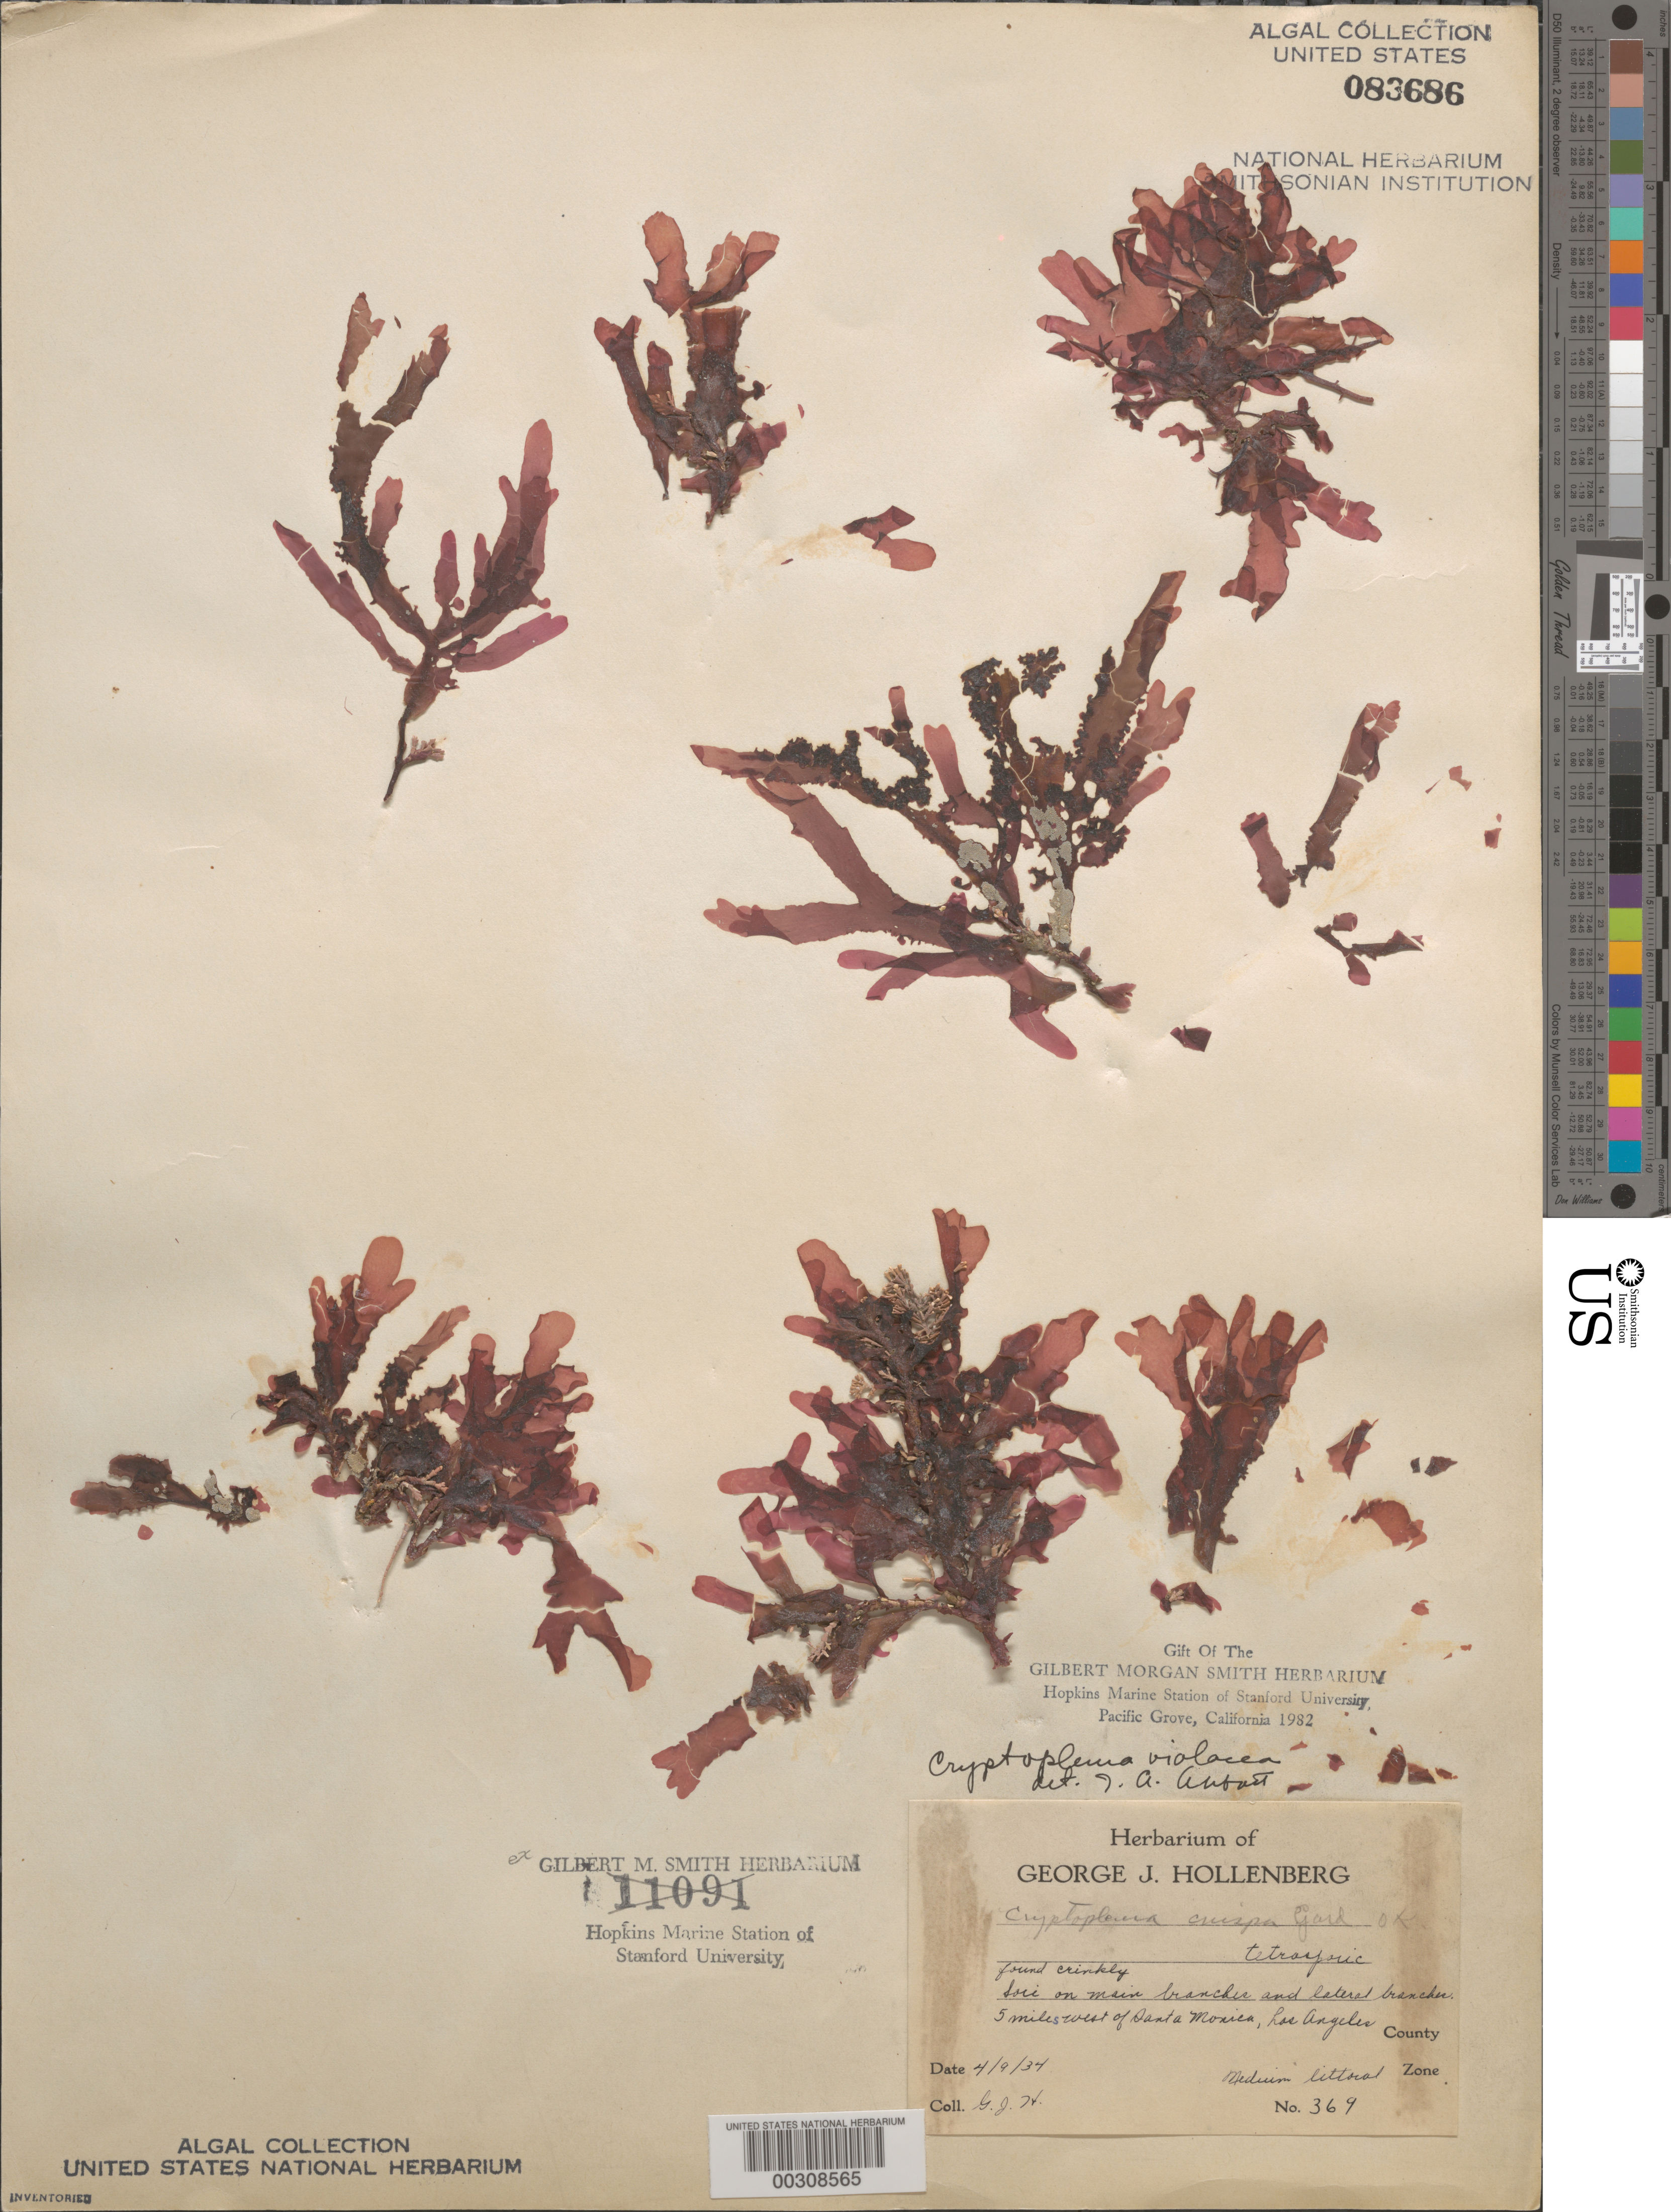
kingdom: Plantae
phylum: Rhodophyta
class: Florideophyceae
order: Ceramiales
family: Delesseriaceae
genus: Cryptopleura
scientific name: Cryptopleura violacea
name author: (J. Ag.) Kylin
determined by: Abbott, Isabella A.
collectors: G. Hollenberg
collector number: GJH 369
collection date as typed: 09 Apr 1934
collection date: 1934-04-09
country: United States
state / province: California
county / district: Los Angeles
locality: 5 miles west of Santa Monica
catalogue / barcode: US 83686